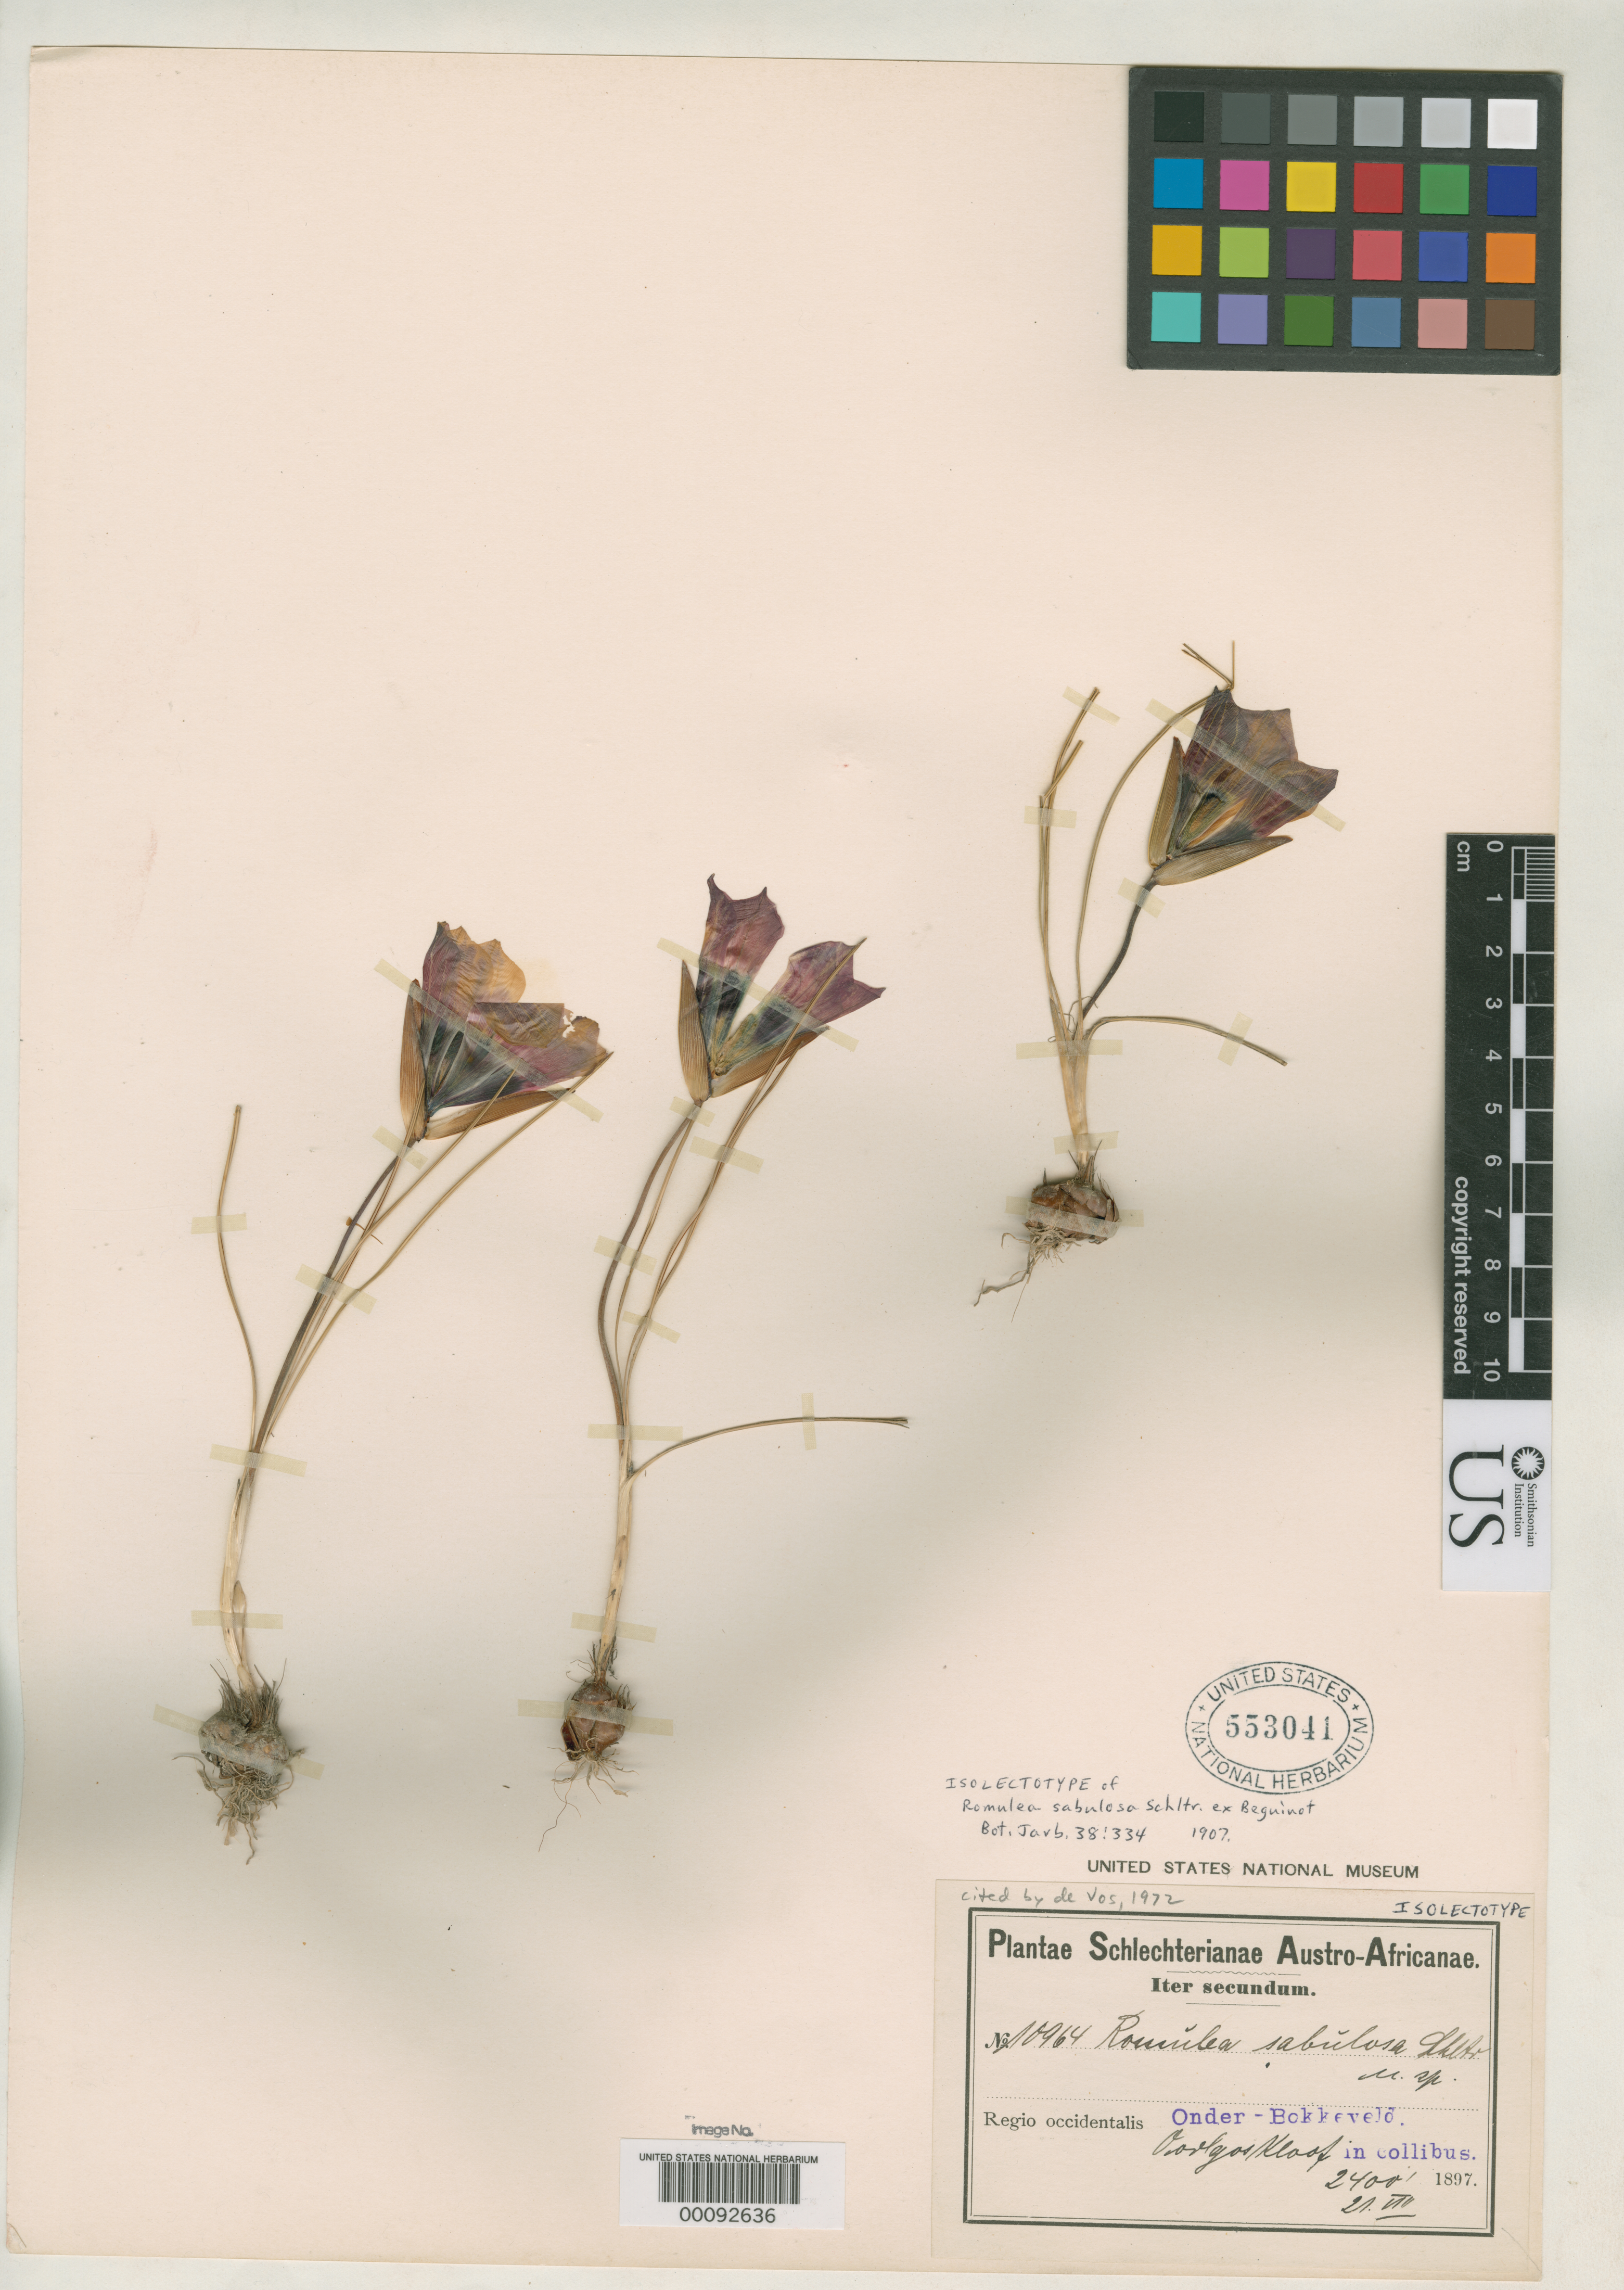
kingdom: Plantae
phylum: Tracheophyta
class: Liliopsida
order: Asparagales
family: Iridaceae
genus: Romulea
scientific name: Romulea sabulosa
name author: Schltr. ex Bég.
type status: Isolectotype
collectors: F. R. R. Schlechter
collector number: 10964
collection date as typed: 21 Aug 1897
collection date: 1897-08-21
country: South Africa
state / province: Northern Cape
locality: Onder-bokkeveld, Oorlogskloof.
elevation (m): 700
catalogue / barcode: US 553041